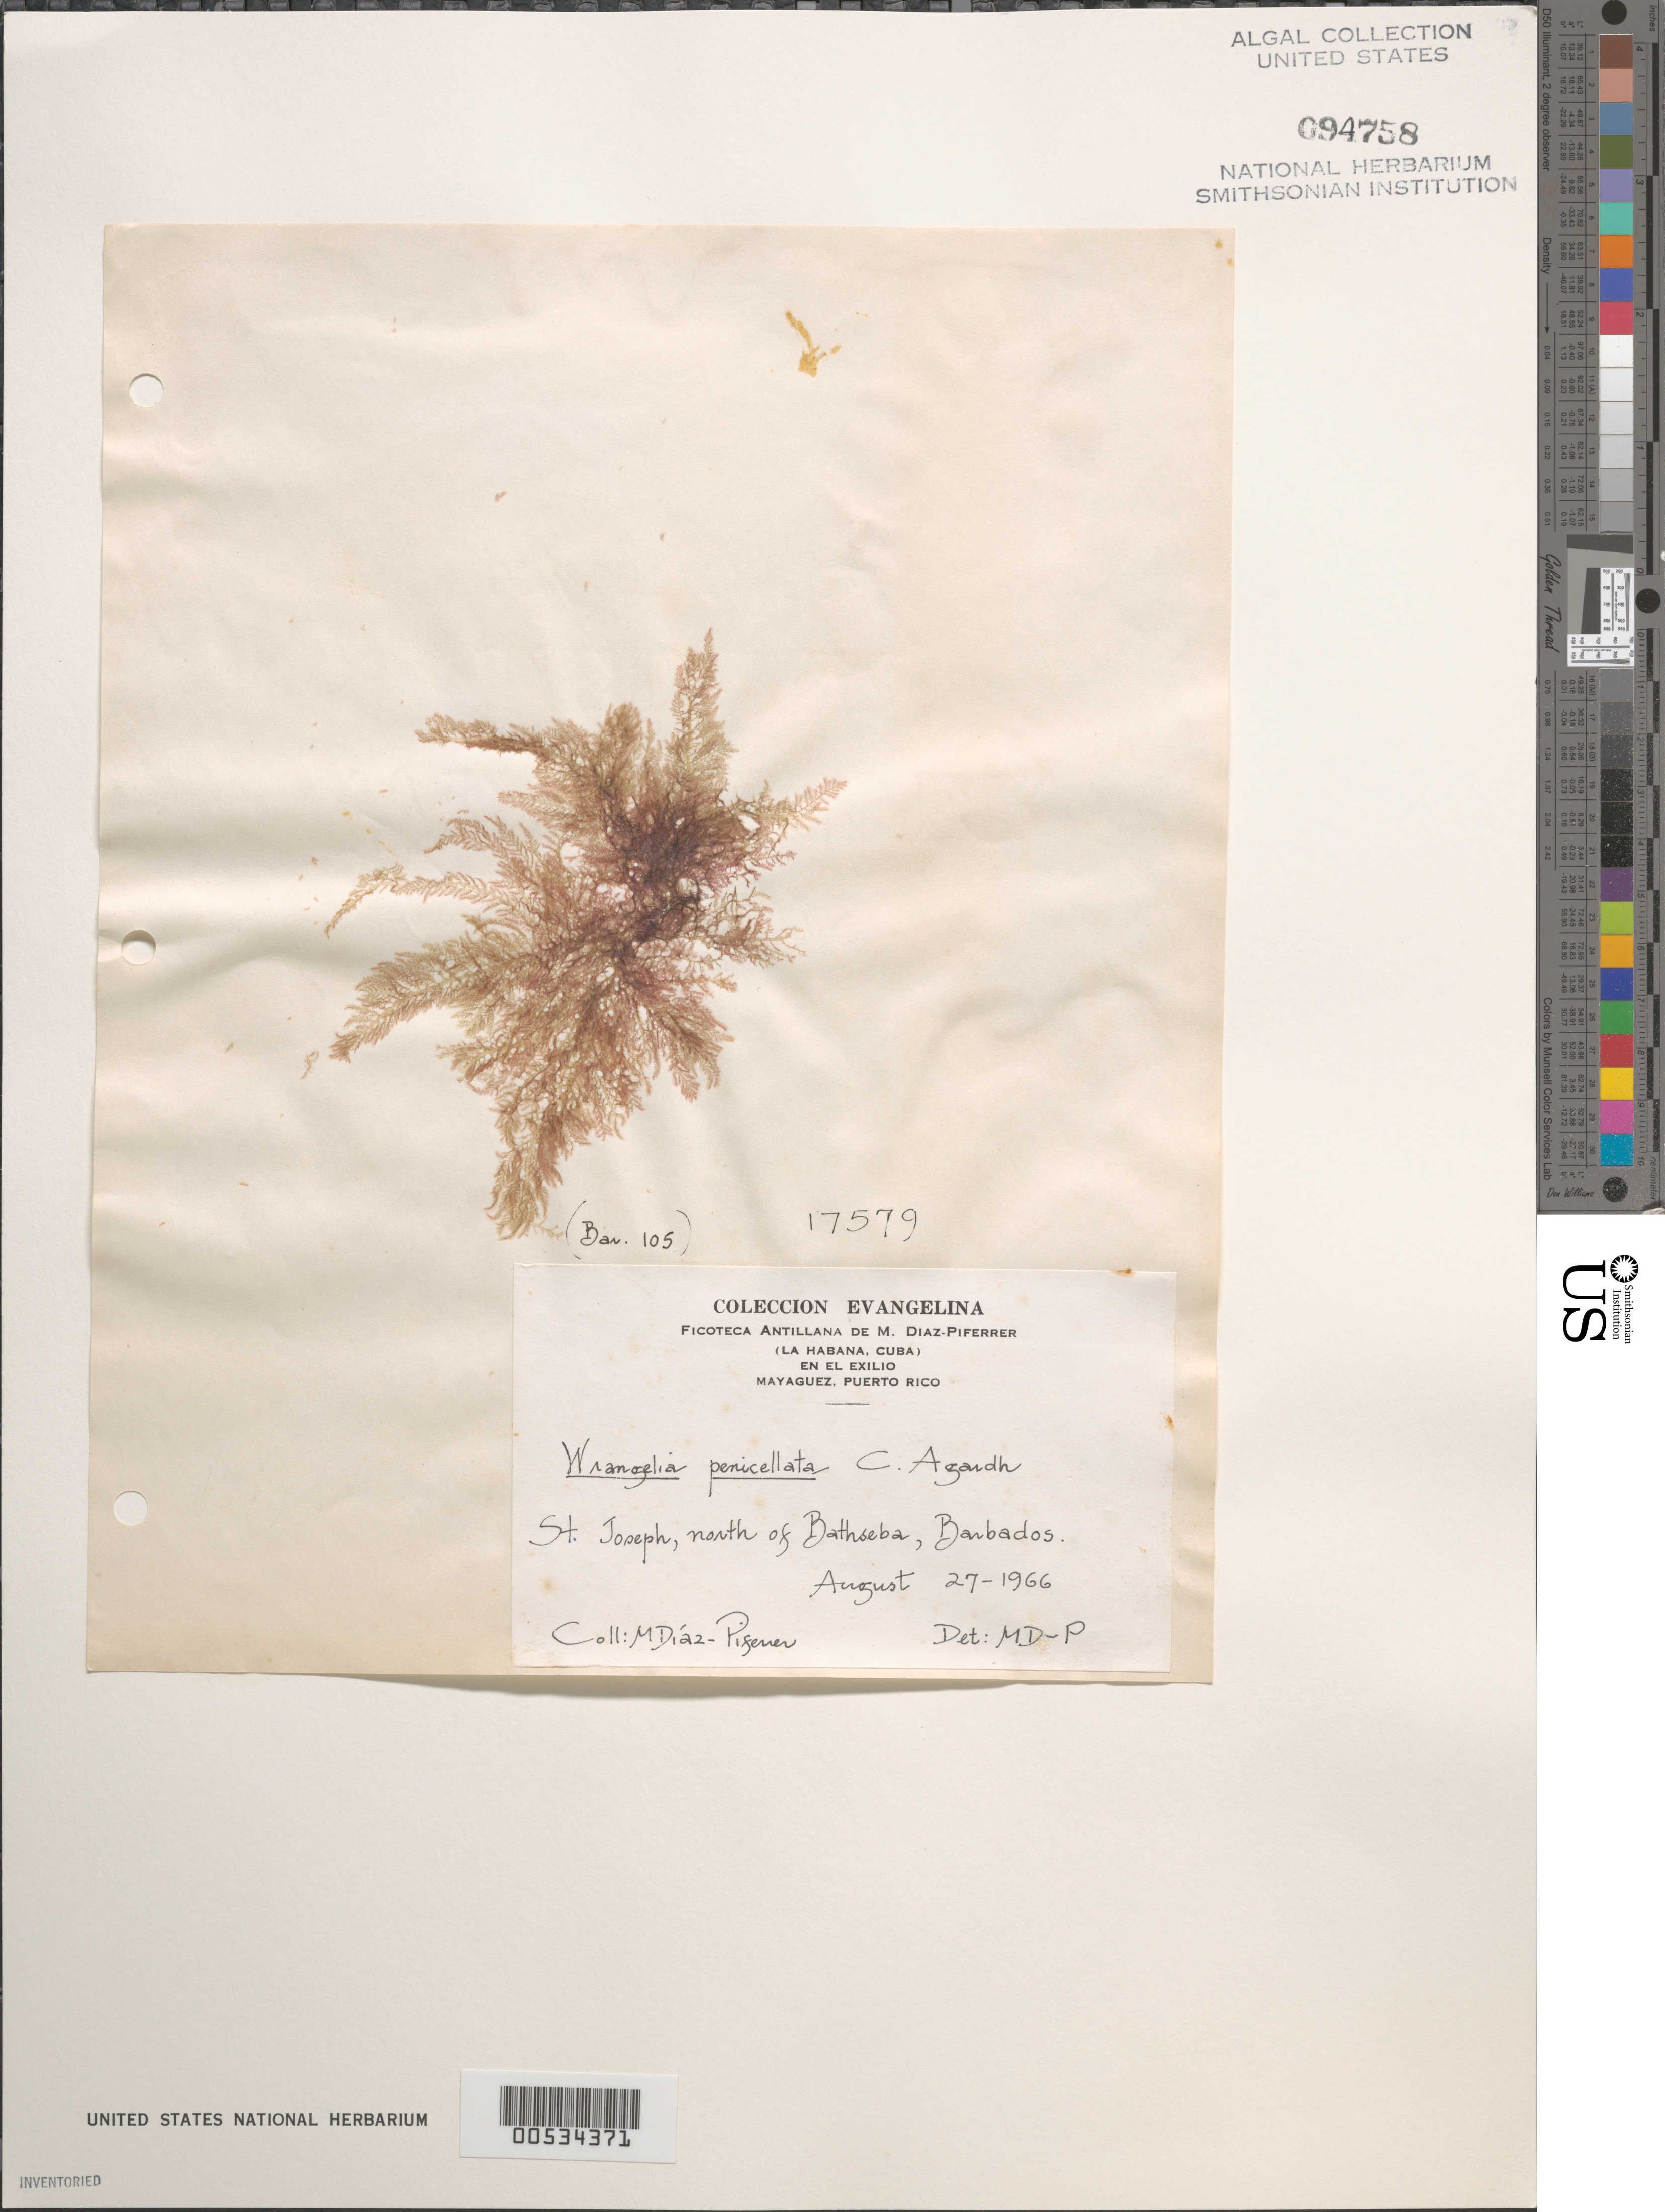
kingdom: Plantae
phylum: Rhodophyta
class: Florideophyceae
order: Ceramiales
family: Wrangeliaceae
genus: Wrangelia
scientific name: Wrangelia penicillata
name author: (C. Agardh) C. Agardh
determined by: Diaz-Piferrer, M.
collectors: M. Diaz-Piferrer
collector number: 17579 & BAR. 105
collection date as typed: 27 Aug 1966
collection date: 1966-08-27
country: Barbados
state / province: Saint Joseph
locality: St. Joseph, north of Bathsheba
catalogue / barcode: US 94758